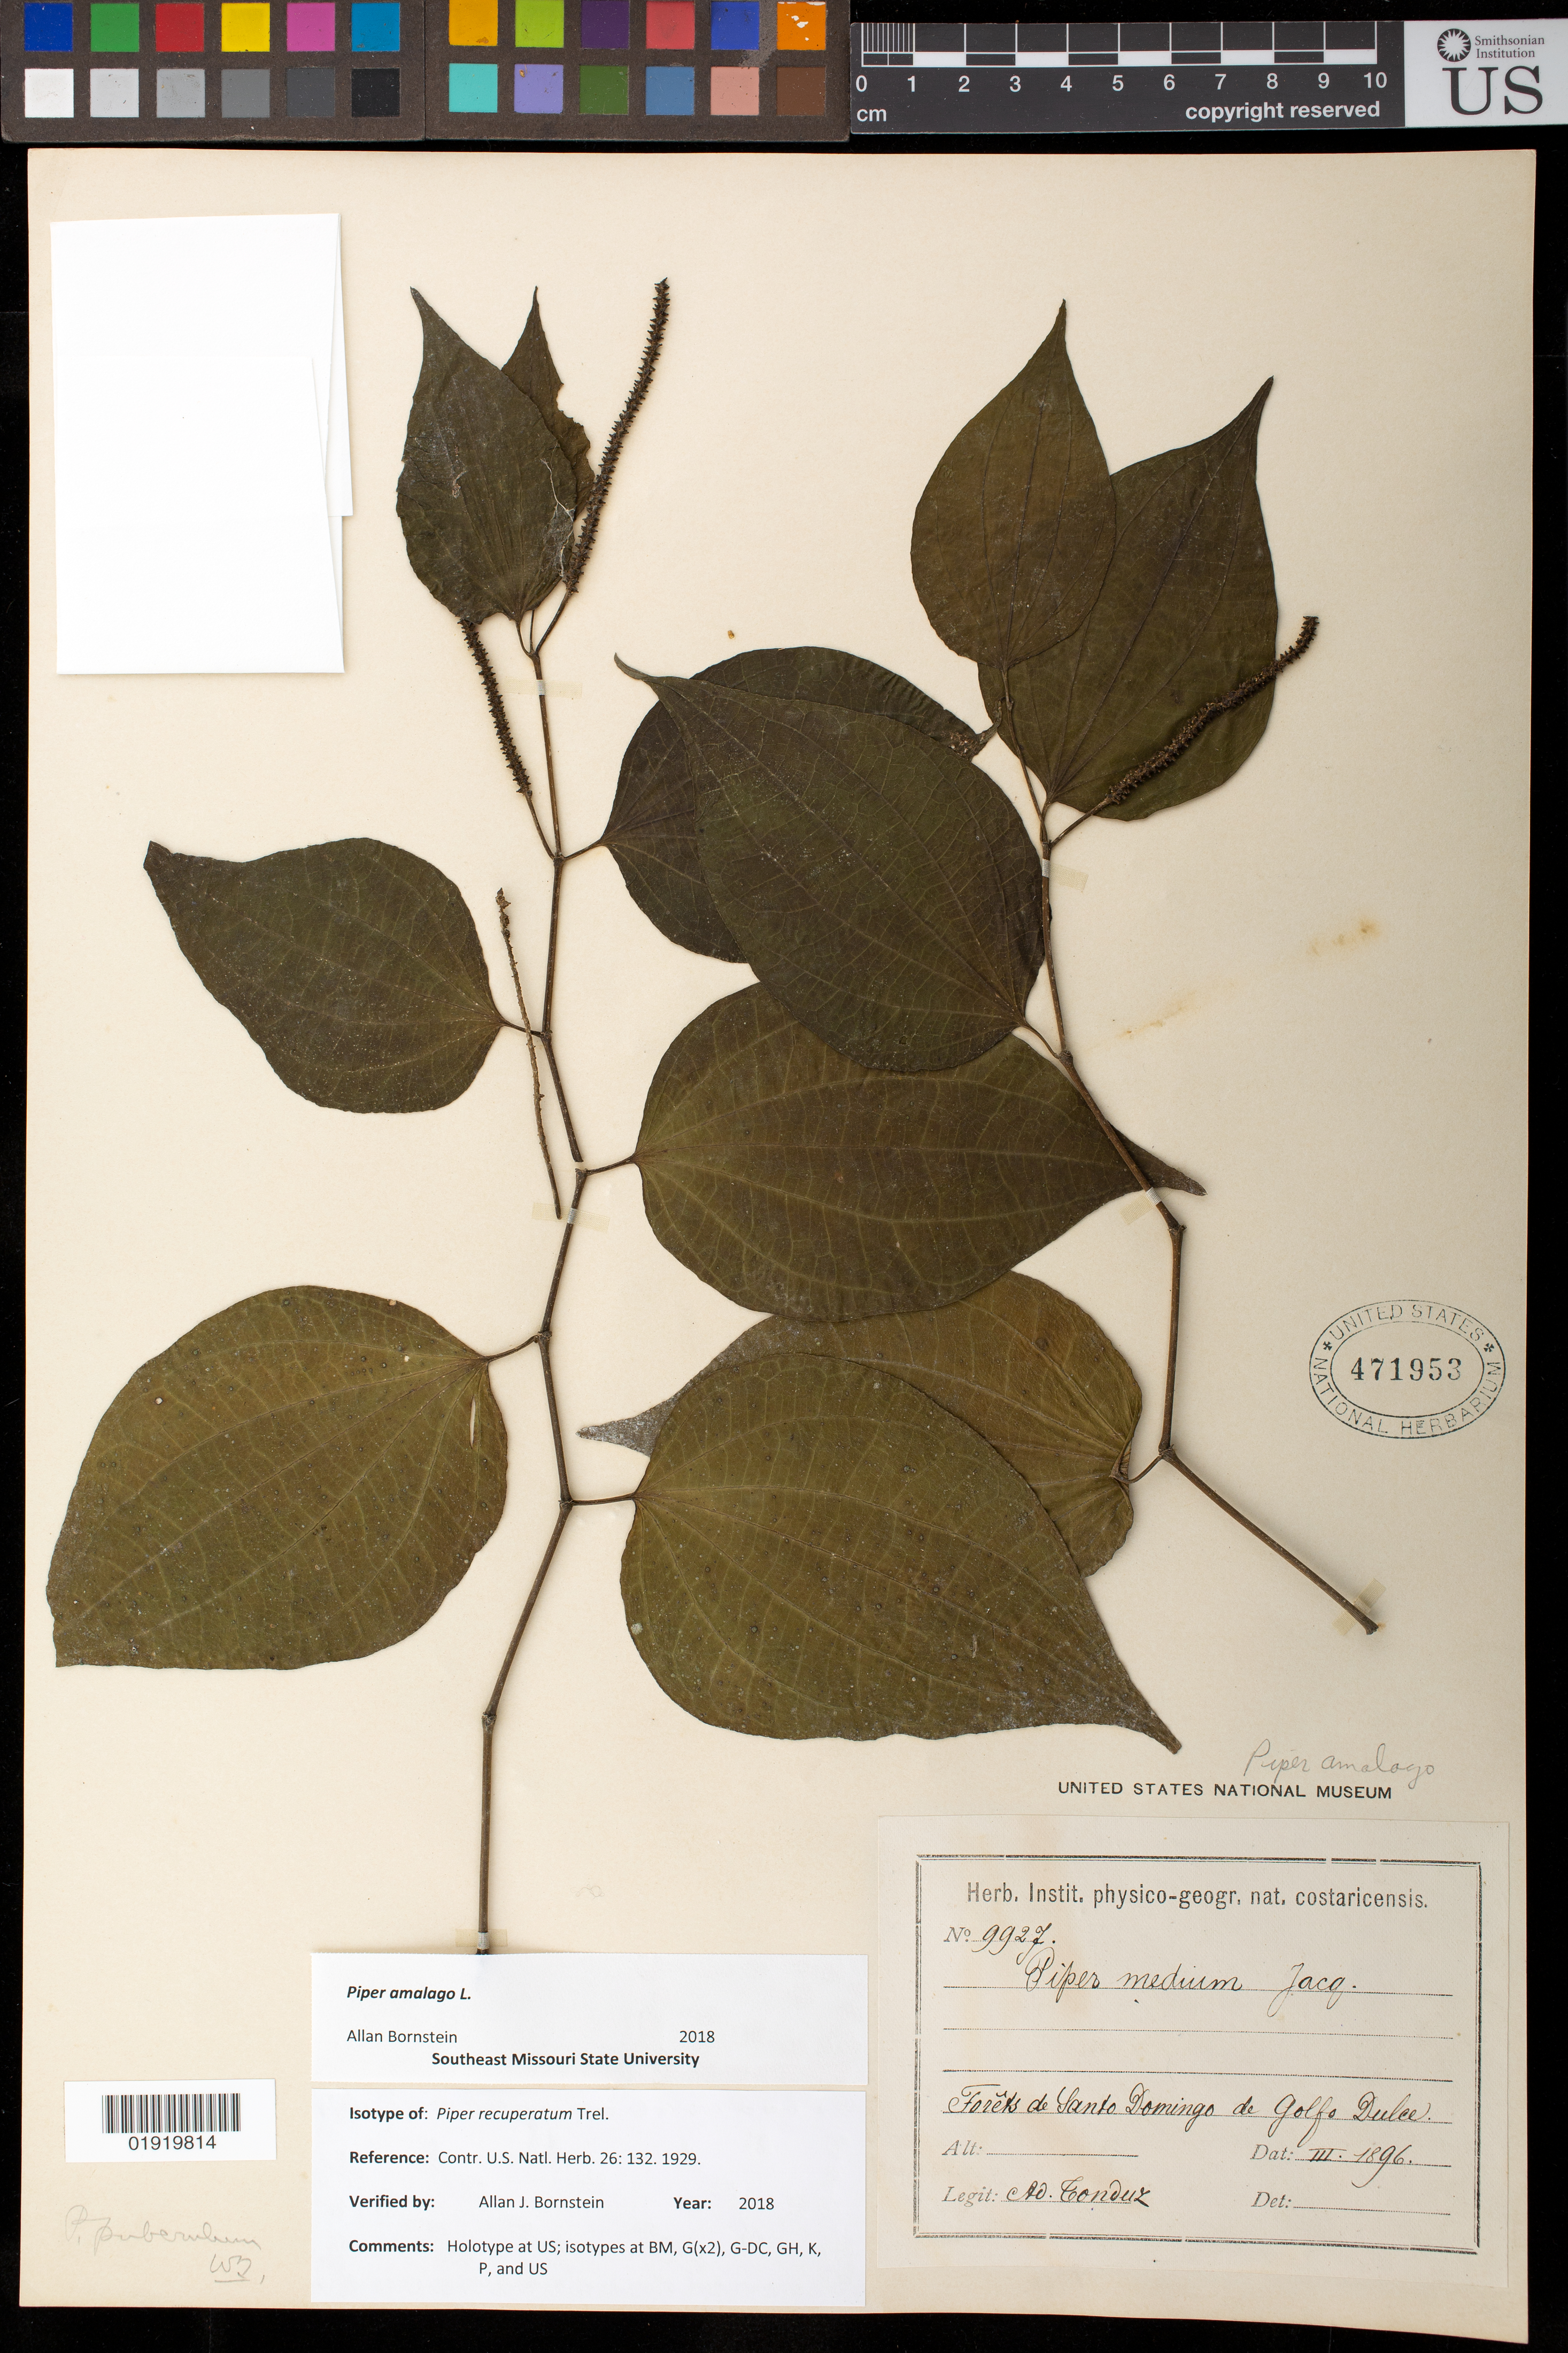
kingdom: Plantae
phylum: Tracheophyta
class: Magnoliopsida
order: Piperales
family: Piperaceae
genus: Piper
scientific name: Piper recuperatum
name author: Trel.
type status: Isotype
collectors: A. Tonduz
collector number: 9927 [Donn. Sm. 7134]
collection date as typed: Mar 1896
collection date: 1896-03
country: Costa Rica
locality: Santo Domingo de Golfo Dulce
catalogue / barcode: US 471953